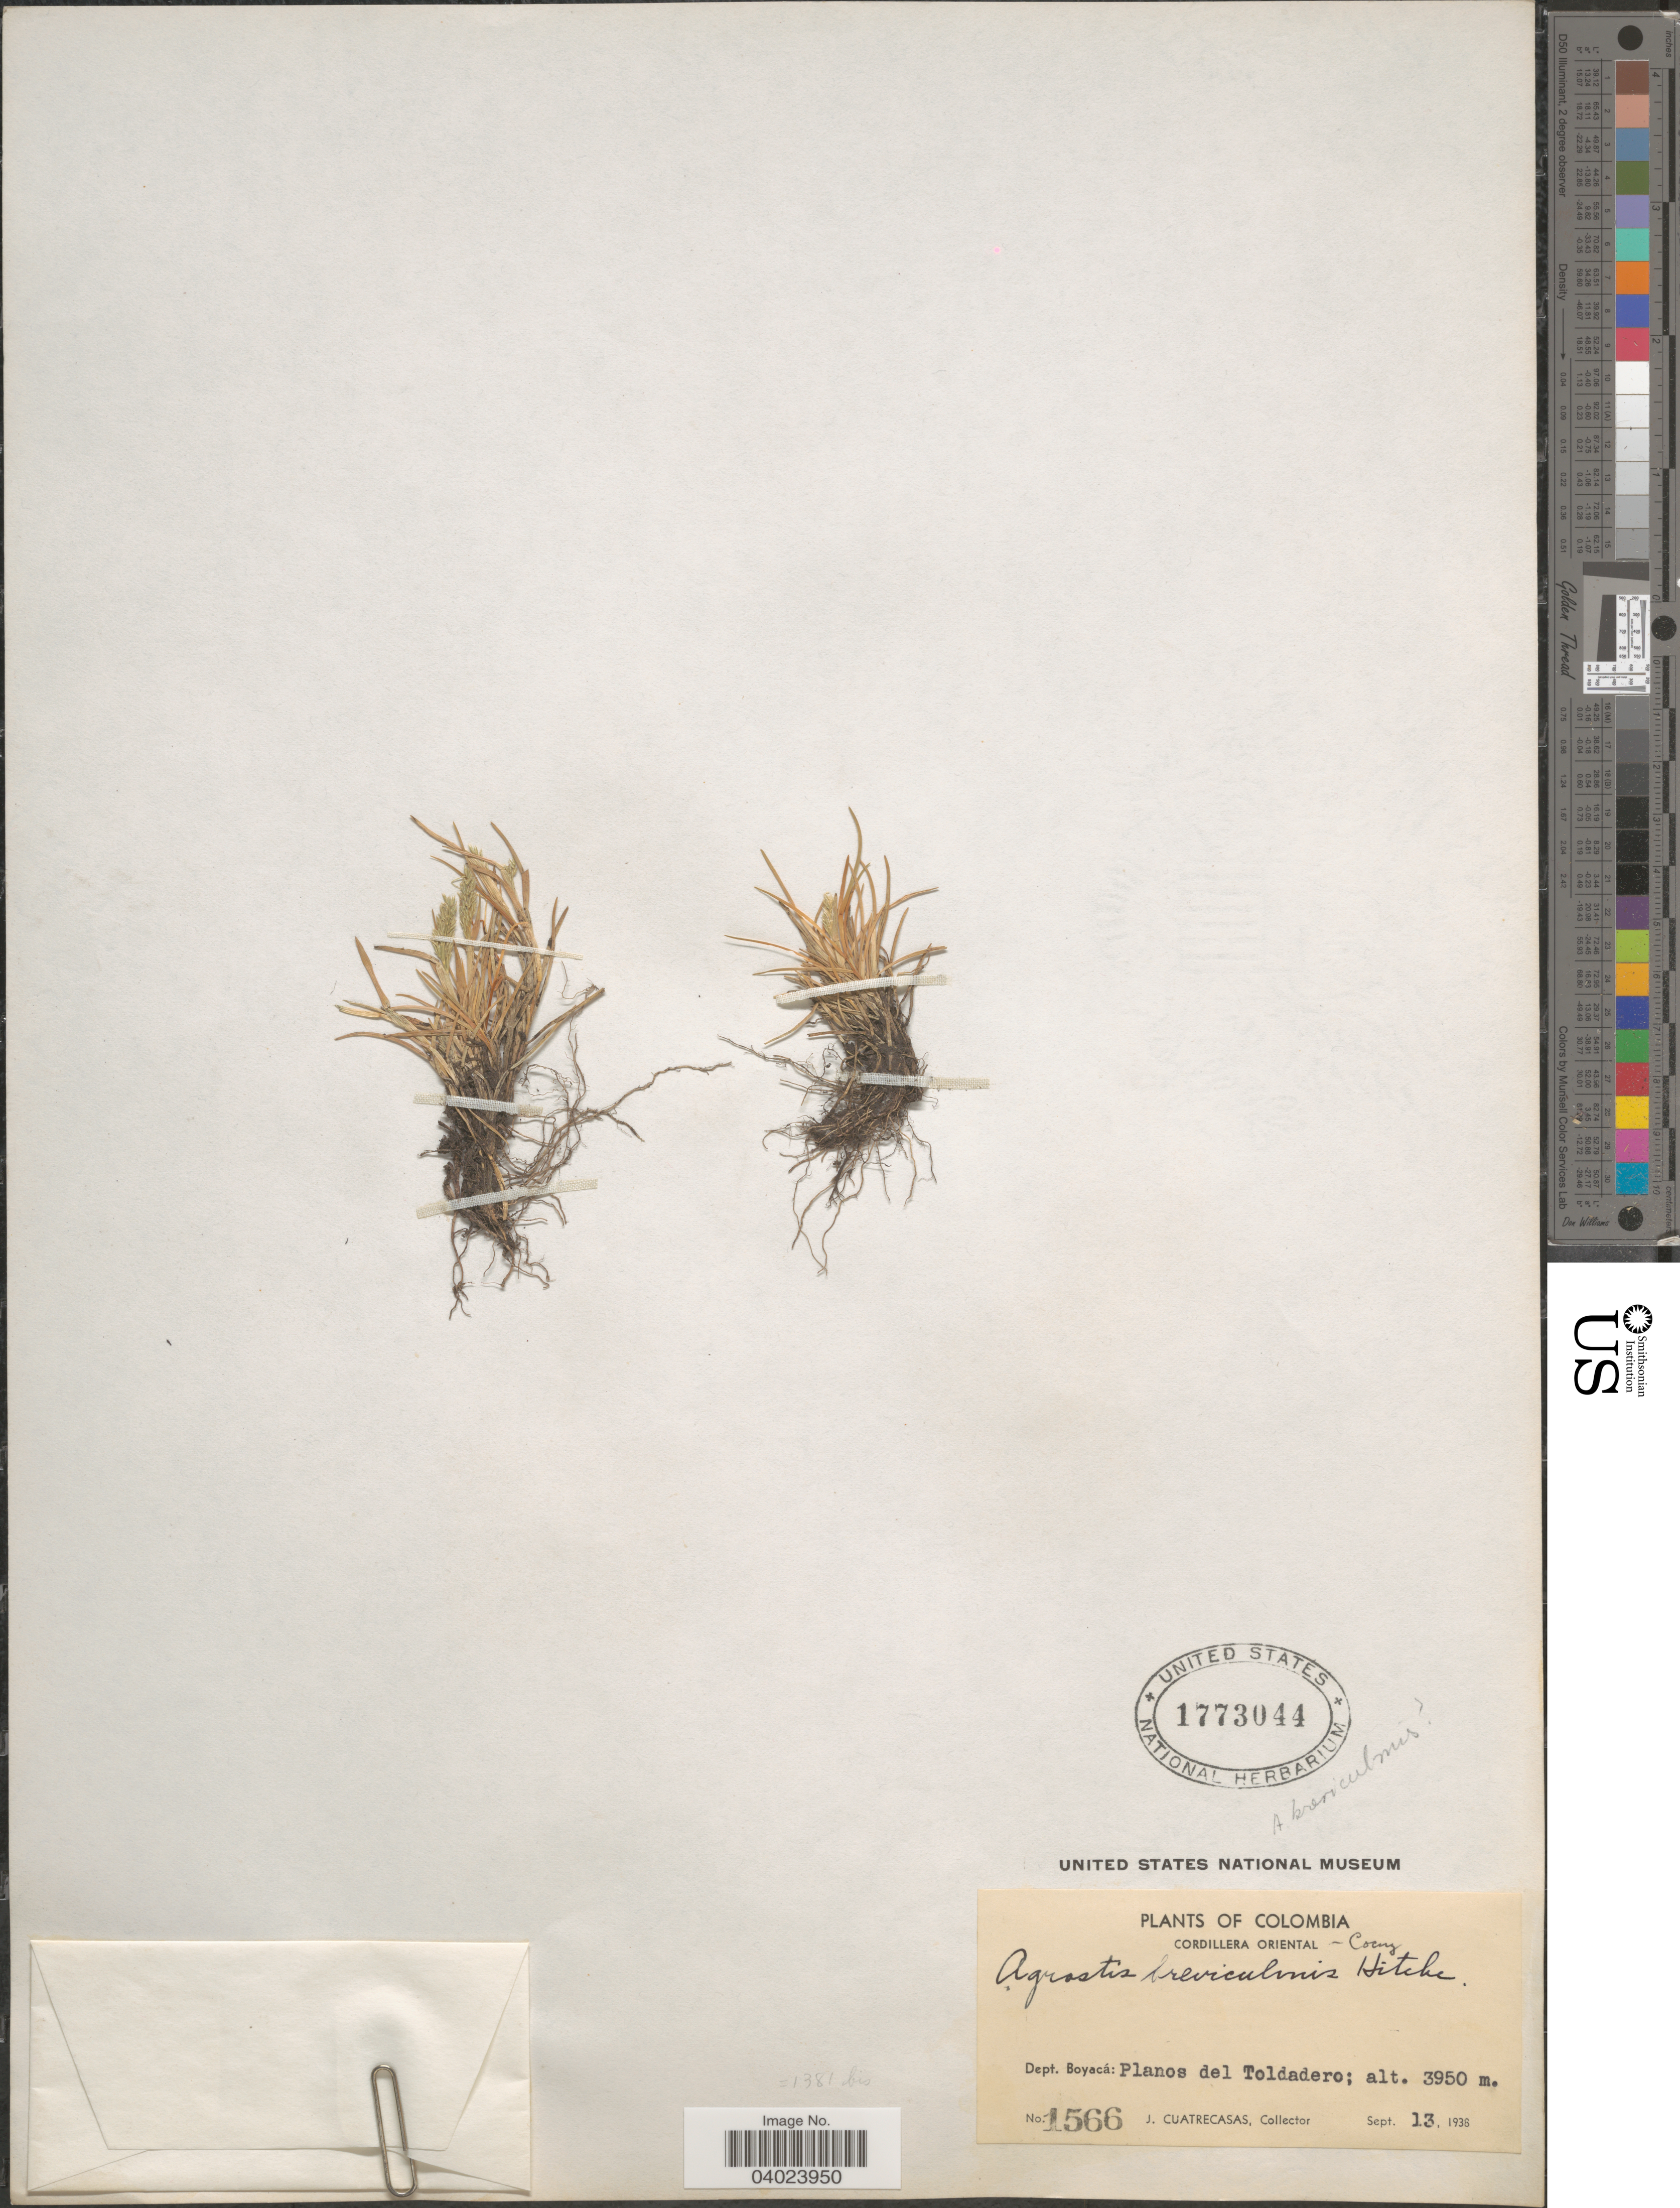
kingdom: Plantae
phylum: Tracheophyta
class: Liliopsida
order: Poales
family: Poaceae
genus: Agrostis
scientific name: Agrostis breviculmis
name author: Hitchc.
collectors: J. Cuatrecasas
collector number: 1566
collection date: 1938-09-13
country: Colombia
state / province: Boyacá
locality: Cordillera Oriental-Cocuy. Dept. Boyacá: Planos del Toldadero.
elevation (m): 3950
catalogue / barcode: US 1773044